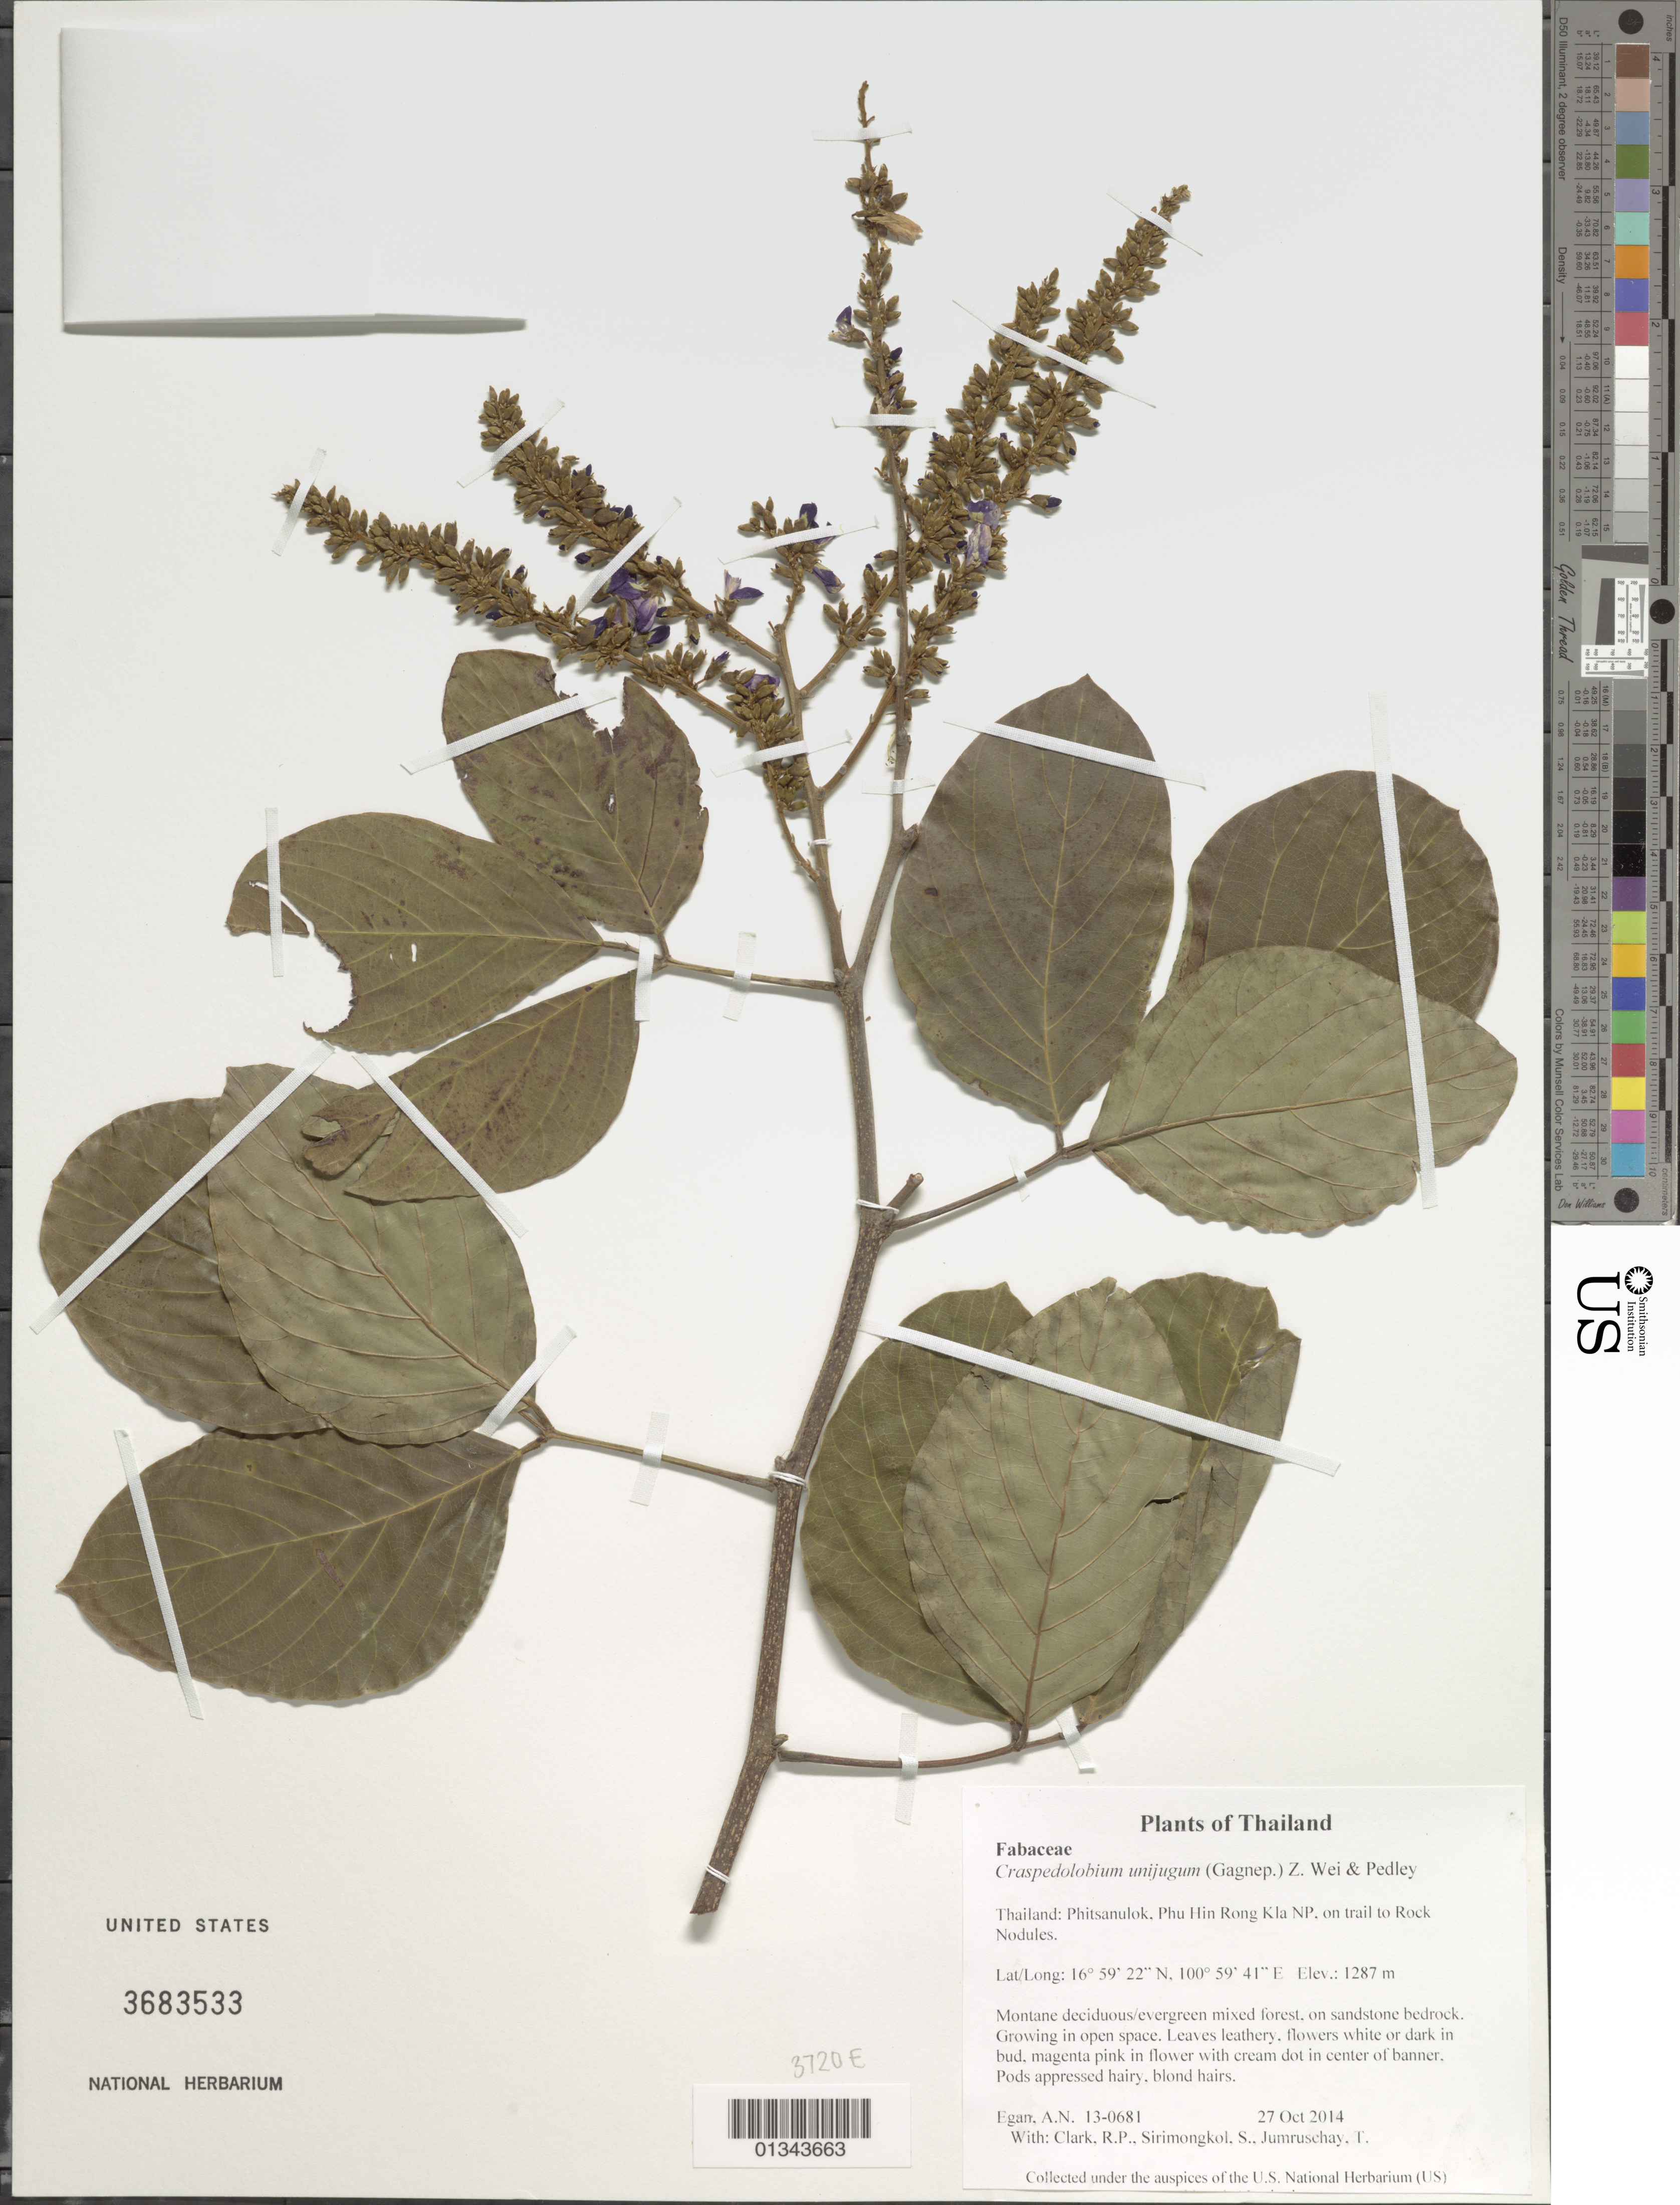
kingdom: Plantae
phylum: Tracheophyta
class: Magnoliopsida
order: Fabales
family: Fabaceae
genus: Craspedolobium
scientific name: Craspedolobium unijugum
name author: (Gagnep.) Z. Wei & Pedley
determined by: Egan, Ashley N., (US), Smithsonian Institution - National Museum of Natural History (UNITED STATES)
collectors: A. N. Egan, R. P. Clark, S. Sirimongkol & T. Jumruschay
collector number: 13-0681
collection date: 2013-10-27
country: Thailand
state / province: Phitsanulok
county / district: Nakhon Thai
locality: Phu Hin Rong Kla NP, on trail to Rock Nodules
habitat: Montane deciduous/evergreen mixed forest, on sandstone bedrock. Growing in open space.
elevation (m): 1287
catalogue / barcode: US 3683533